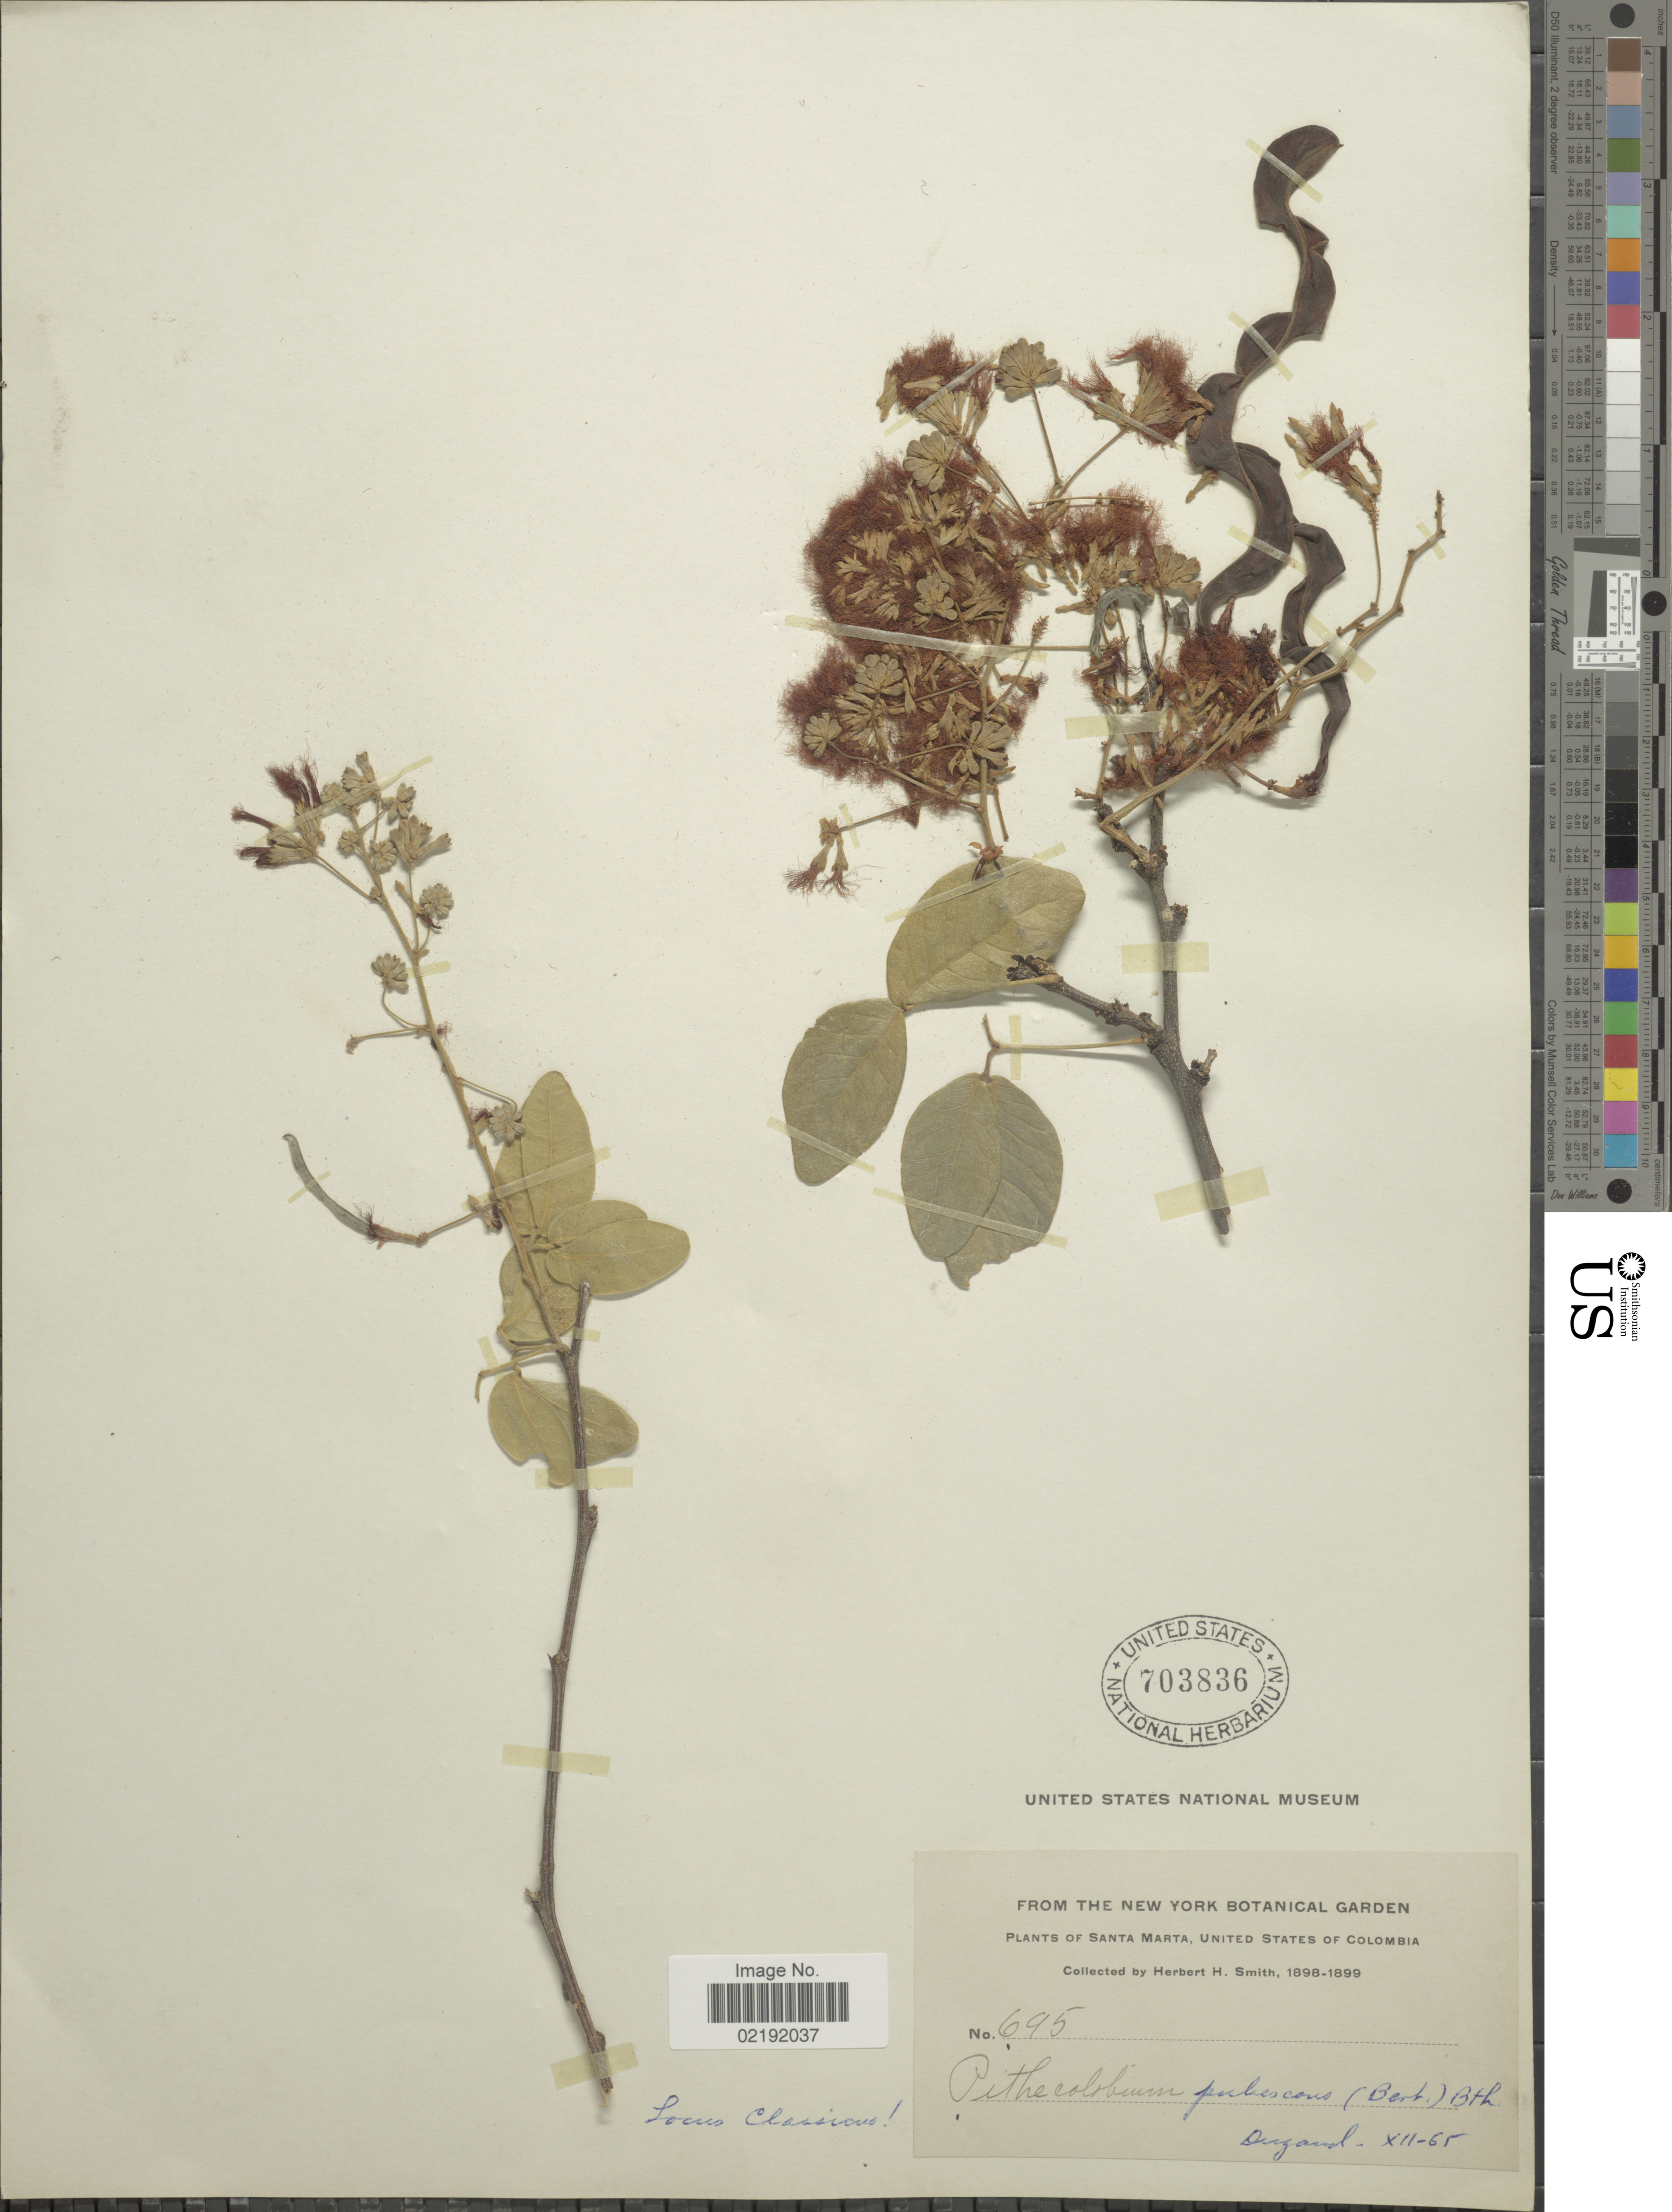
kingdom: Plantae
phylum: Tracheophyta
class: Magnoliopsida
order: Fabales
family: Fabaceae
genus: Pithecellobium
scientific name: Pithecellobium roseum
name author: (Vahl) Barneby & J.W. Grimes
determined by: U.S. National Herbarium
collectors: Herbert H. Smith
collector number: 695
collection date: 1898/1901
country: Colombia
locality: Santa Marta, United States of Colombia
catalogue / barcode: US 703836